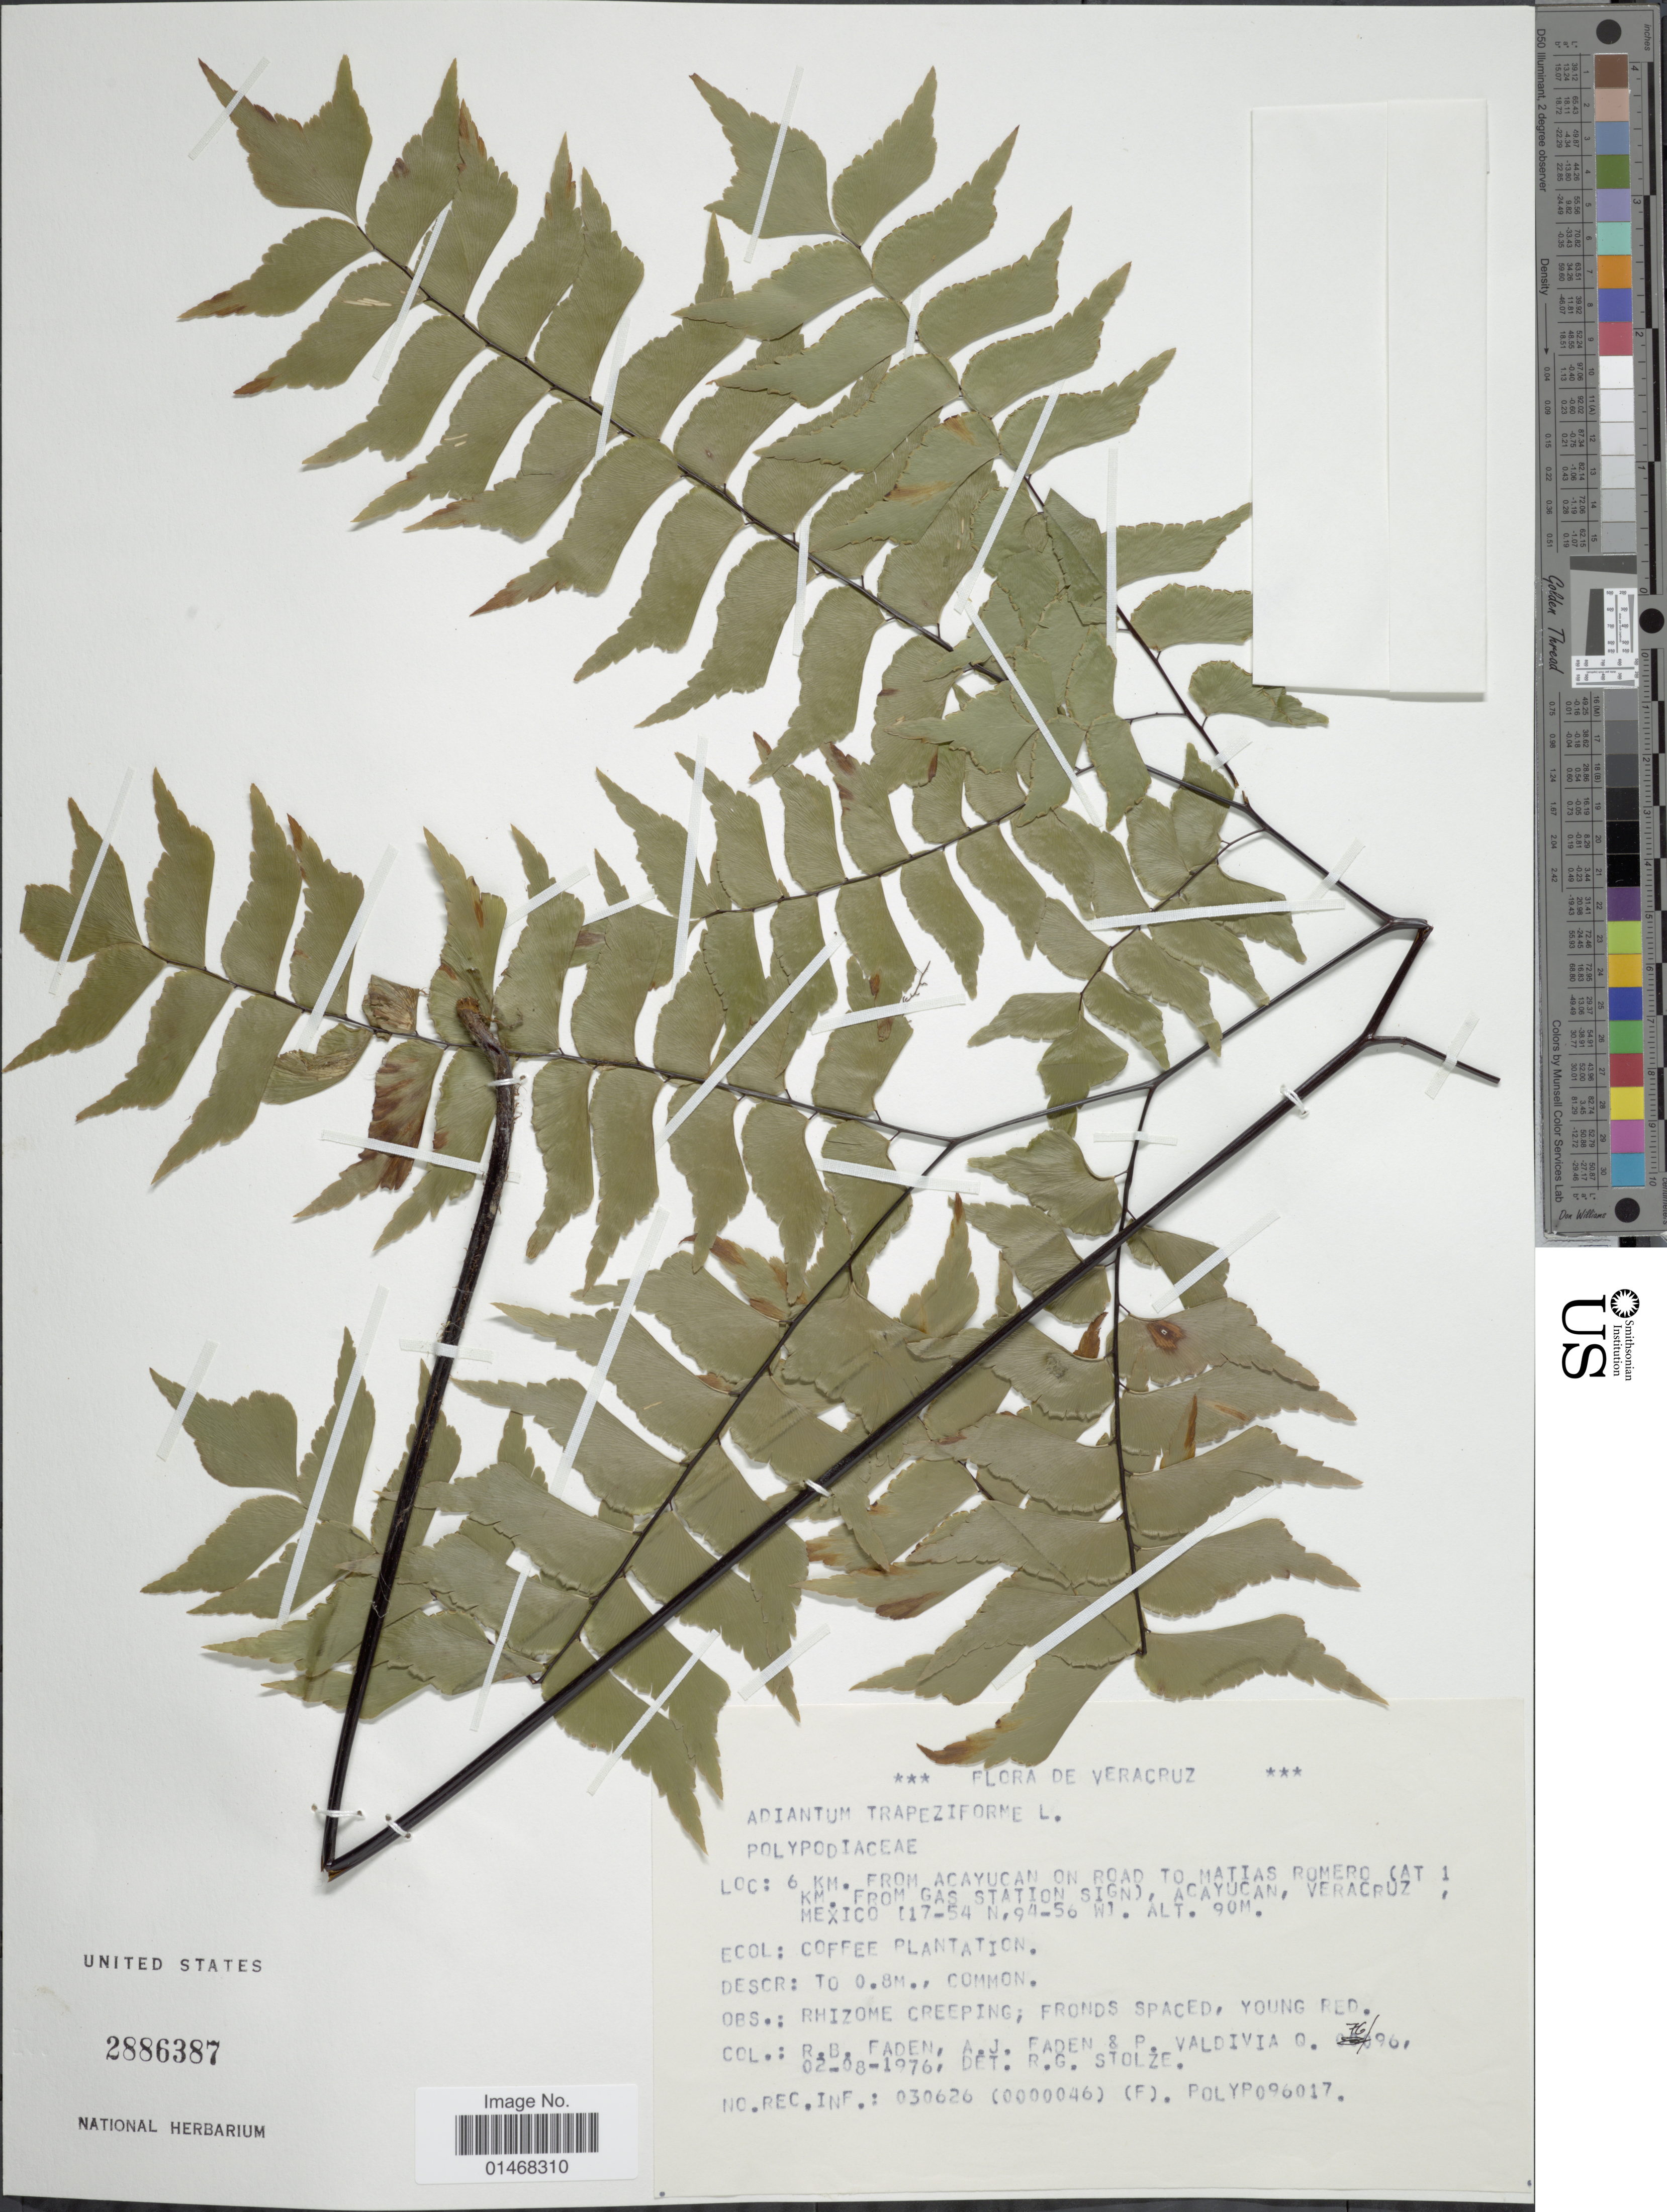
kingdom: Plantae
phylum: Tracheophyta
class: Polypodiopsida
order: Polypodiales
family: Pteridaceae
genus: Adiantum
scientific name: Adiantum trapeziforme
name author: L.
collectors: R. B. Faden, A. J. Faden & P. Valdiva Q.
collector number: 76/96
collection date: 1976-08-02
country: Mexico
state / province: Veracruz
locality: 6 km from Acayacan on road to Matias Romero (at 1 km. from gas station sign), Acayucan, VeraCruz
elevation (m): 90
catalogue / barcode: US 2886387